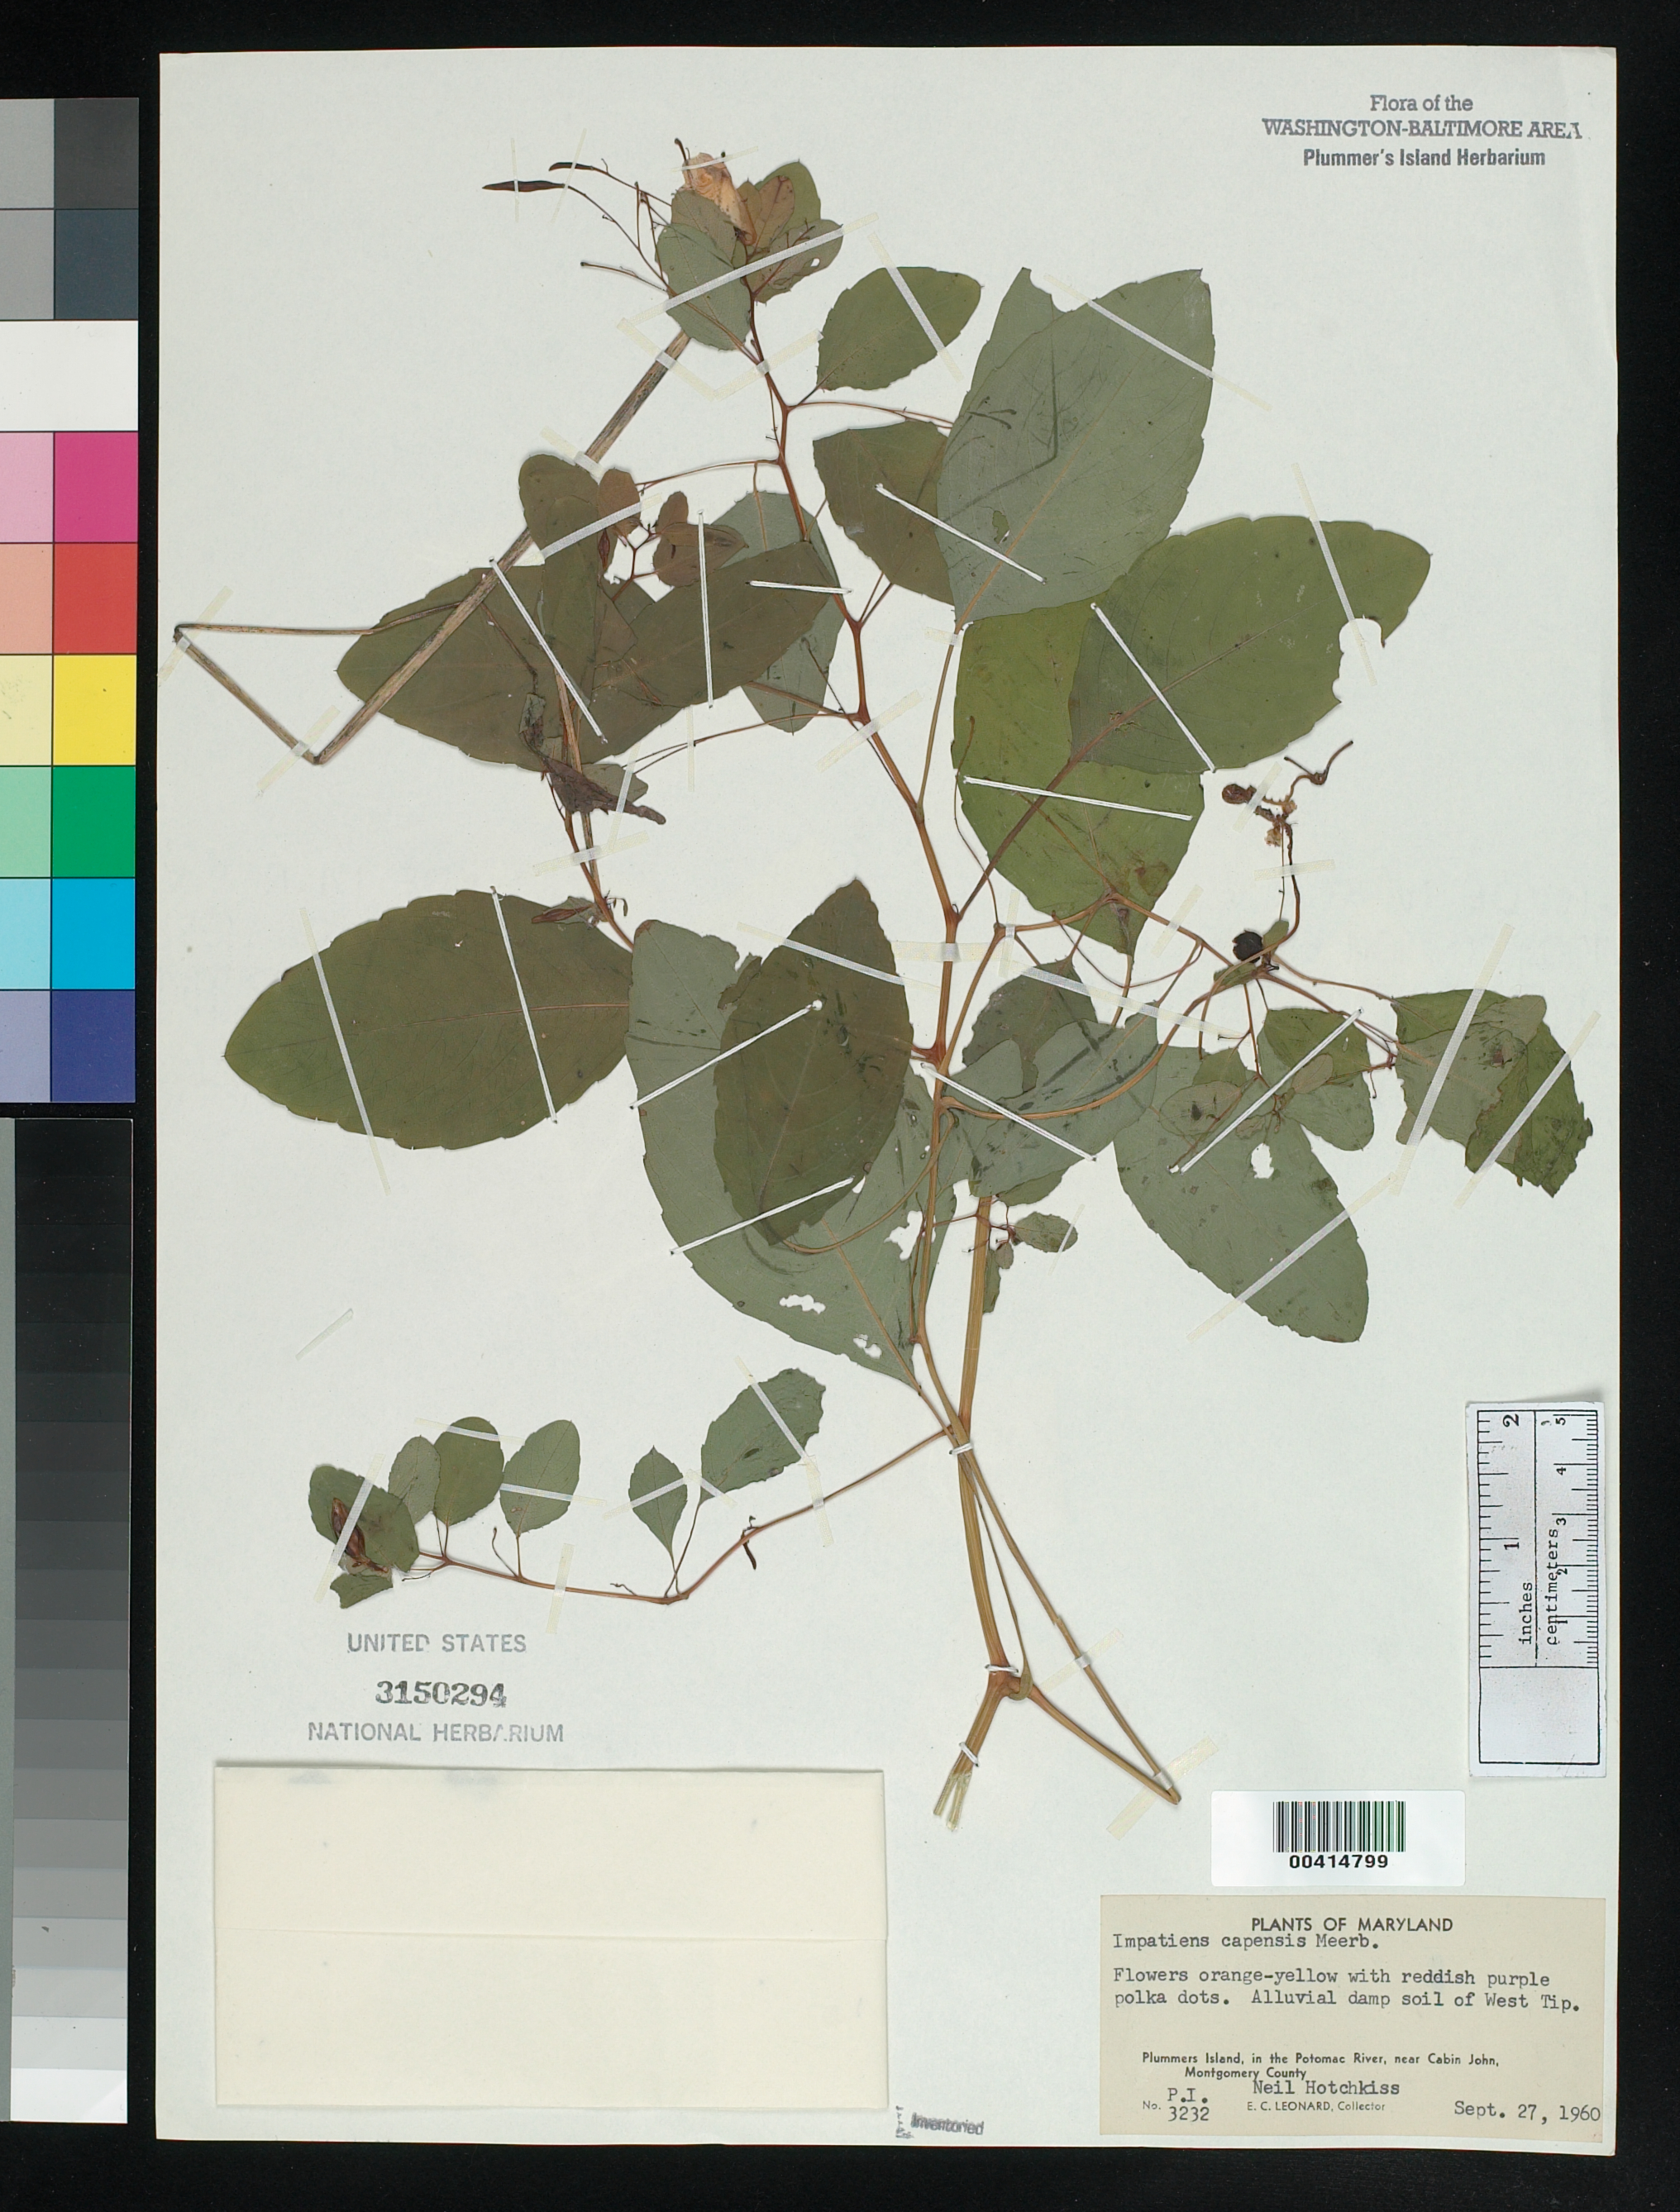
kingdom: Plantae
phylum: Tracheophyta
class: Magnoliopsida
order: Ericales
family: Balsaminaceae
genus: Impatiens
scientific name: Impatiens capensis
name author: Meerb.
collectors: E. C. Leonard & N. Hotchkiss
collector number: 3232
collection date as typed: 27 Sep 1960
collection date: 1960-09-27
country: United States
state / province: Maryland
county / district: Montgomery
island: Plummers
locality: Plummer's Island; west tip C. & O. Canal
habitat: Alluvial damp soil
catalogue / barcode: US 3150294